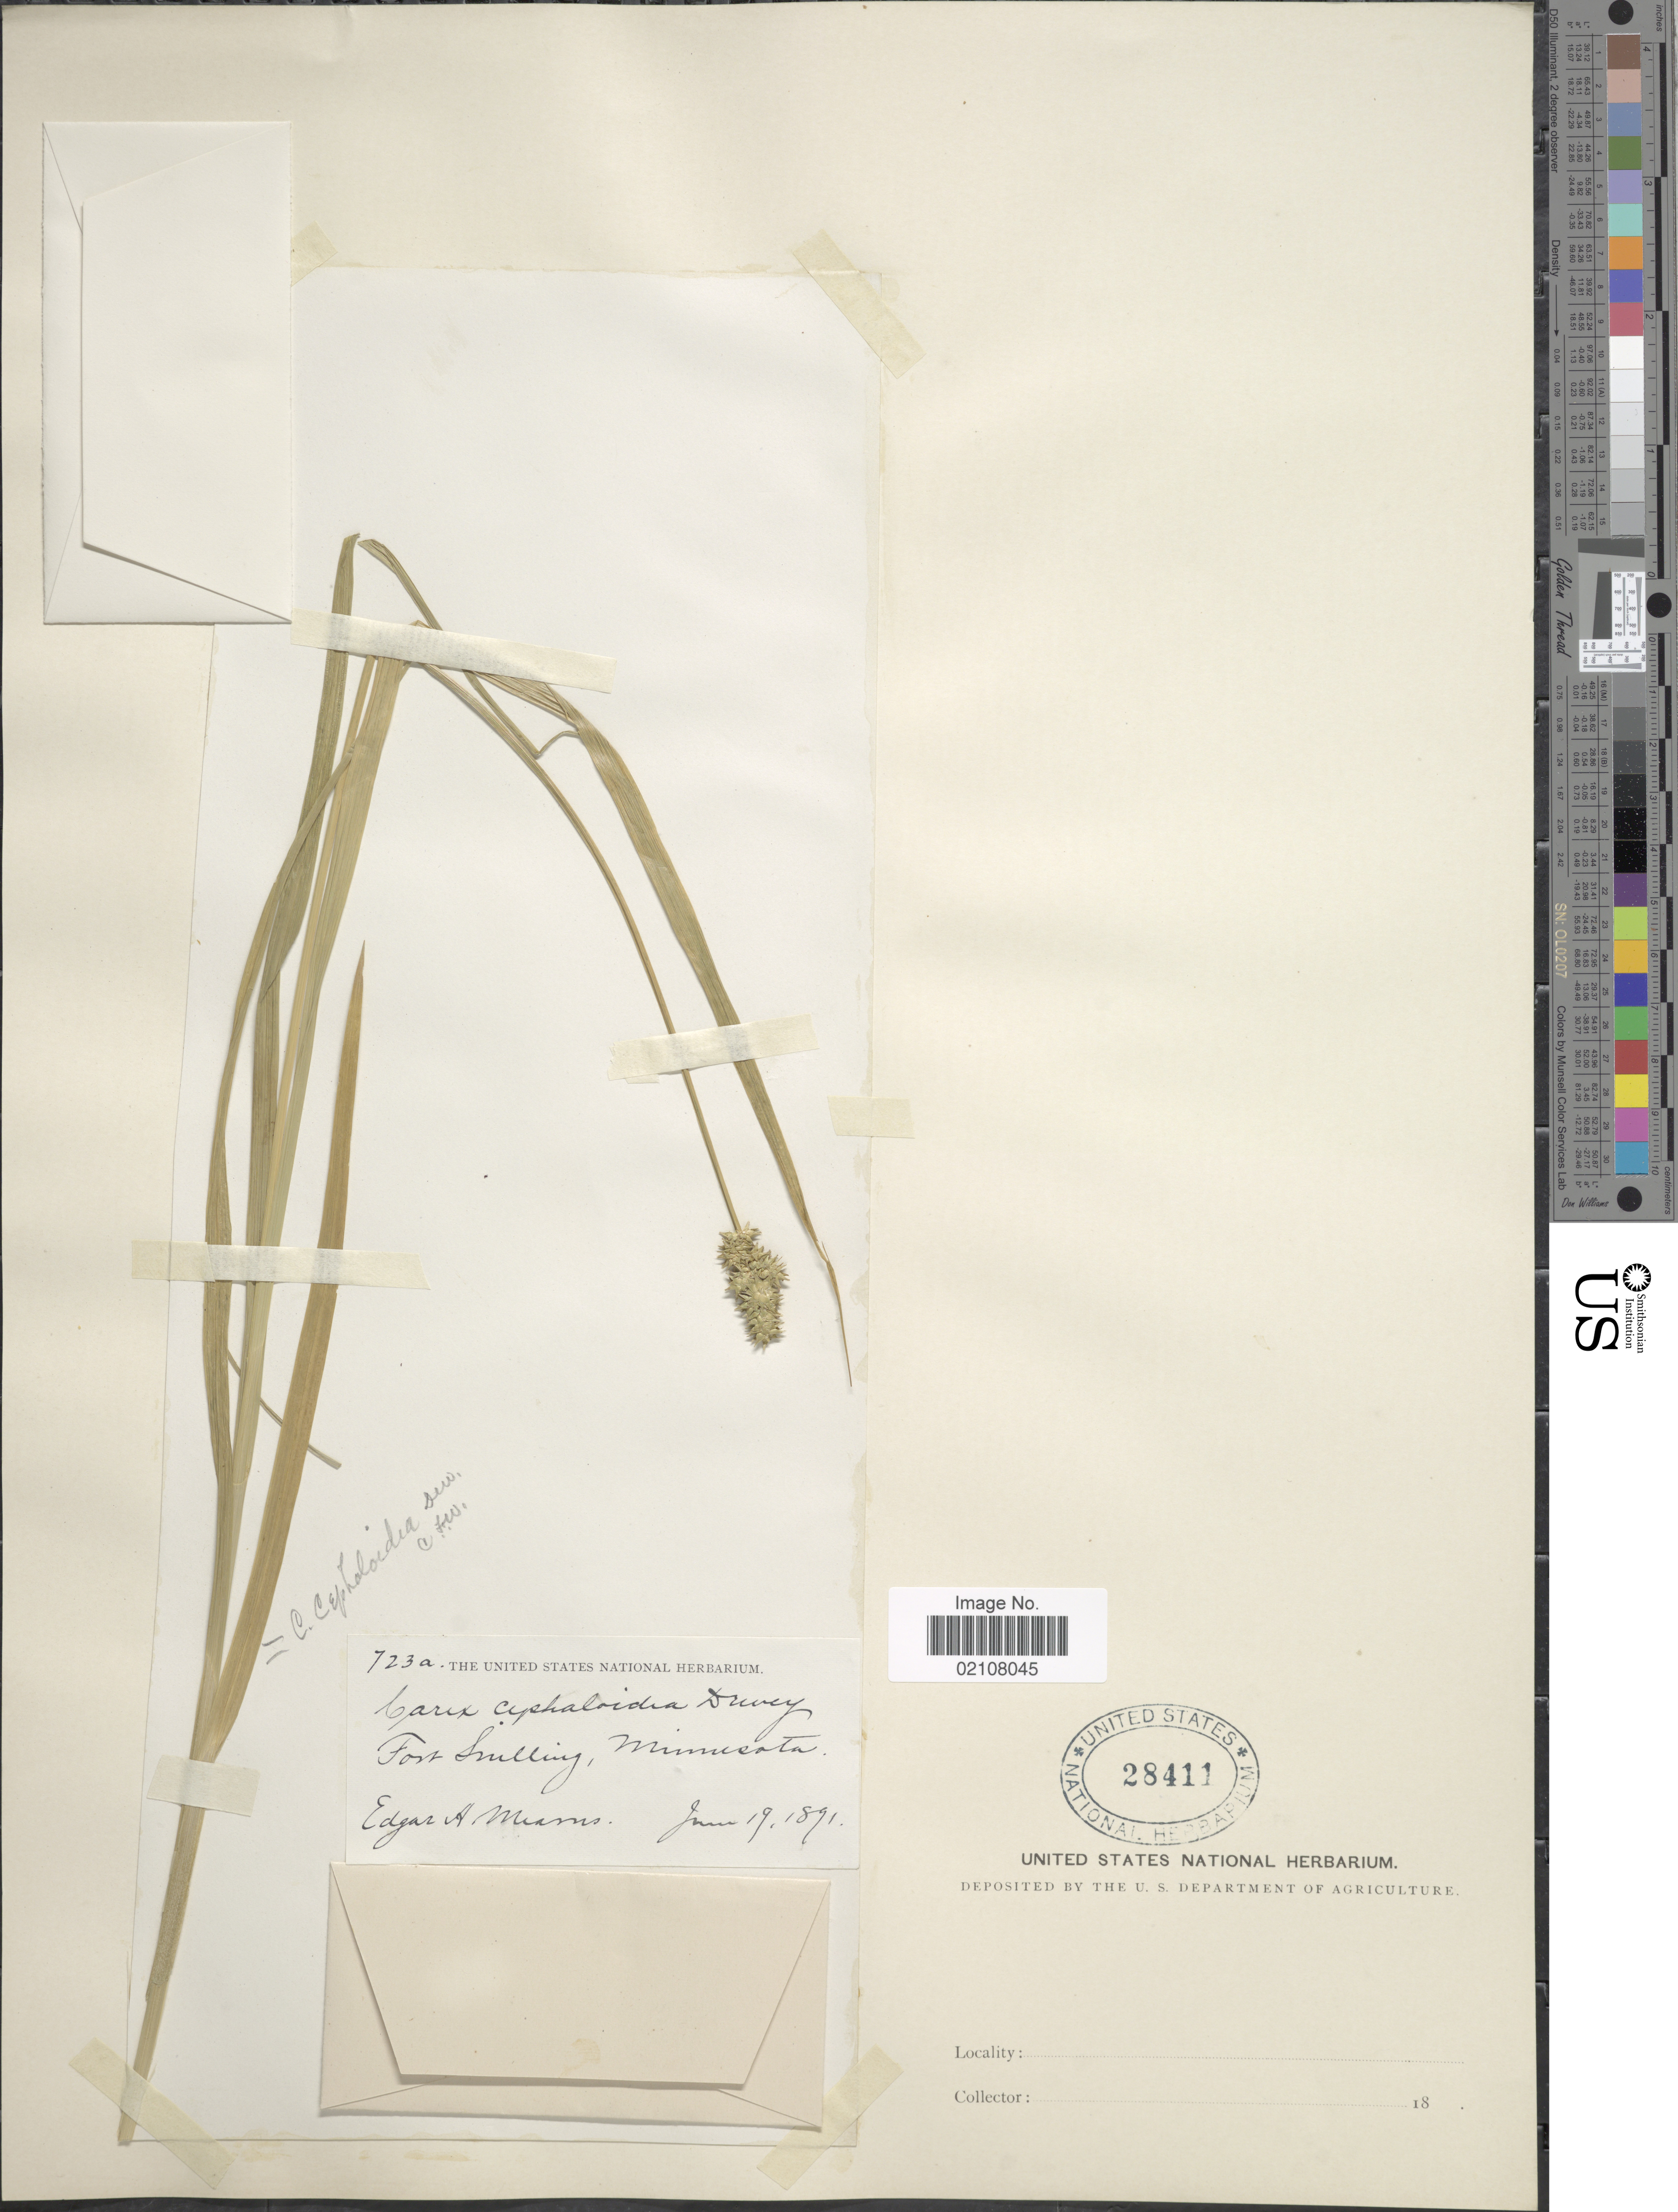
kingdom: Plantae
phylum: Tracheophyta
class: Liliopsida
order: Poales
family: Cyperaceae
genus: Carex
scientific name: Carex cephaloidea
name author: (Dewey) Dewey ex Boott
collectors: E. A. Mearns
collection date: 1891-06-19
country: United States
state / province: Minnesota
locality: Fort Snelling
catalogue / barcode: US 28411